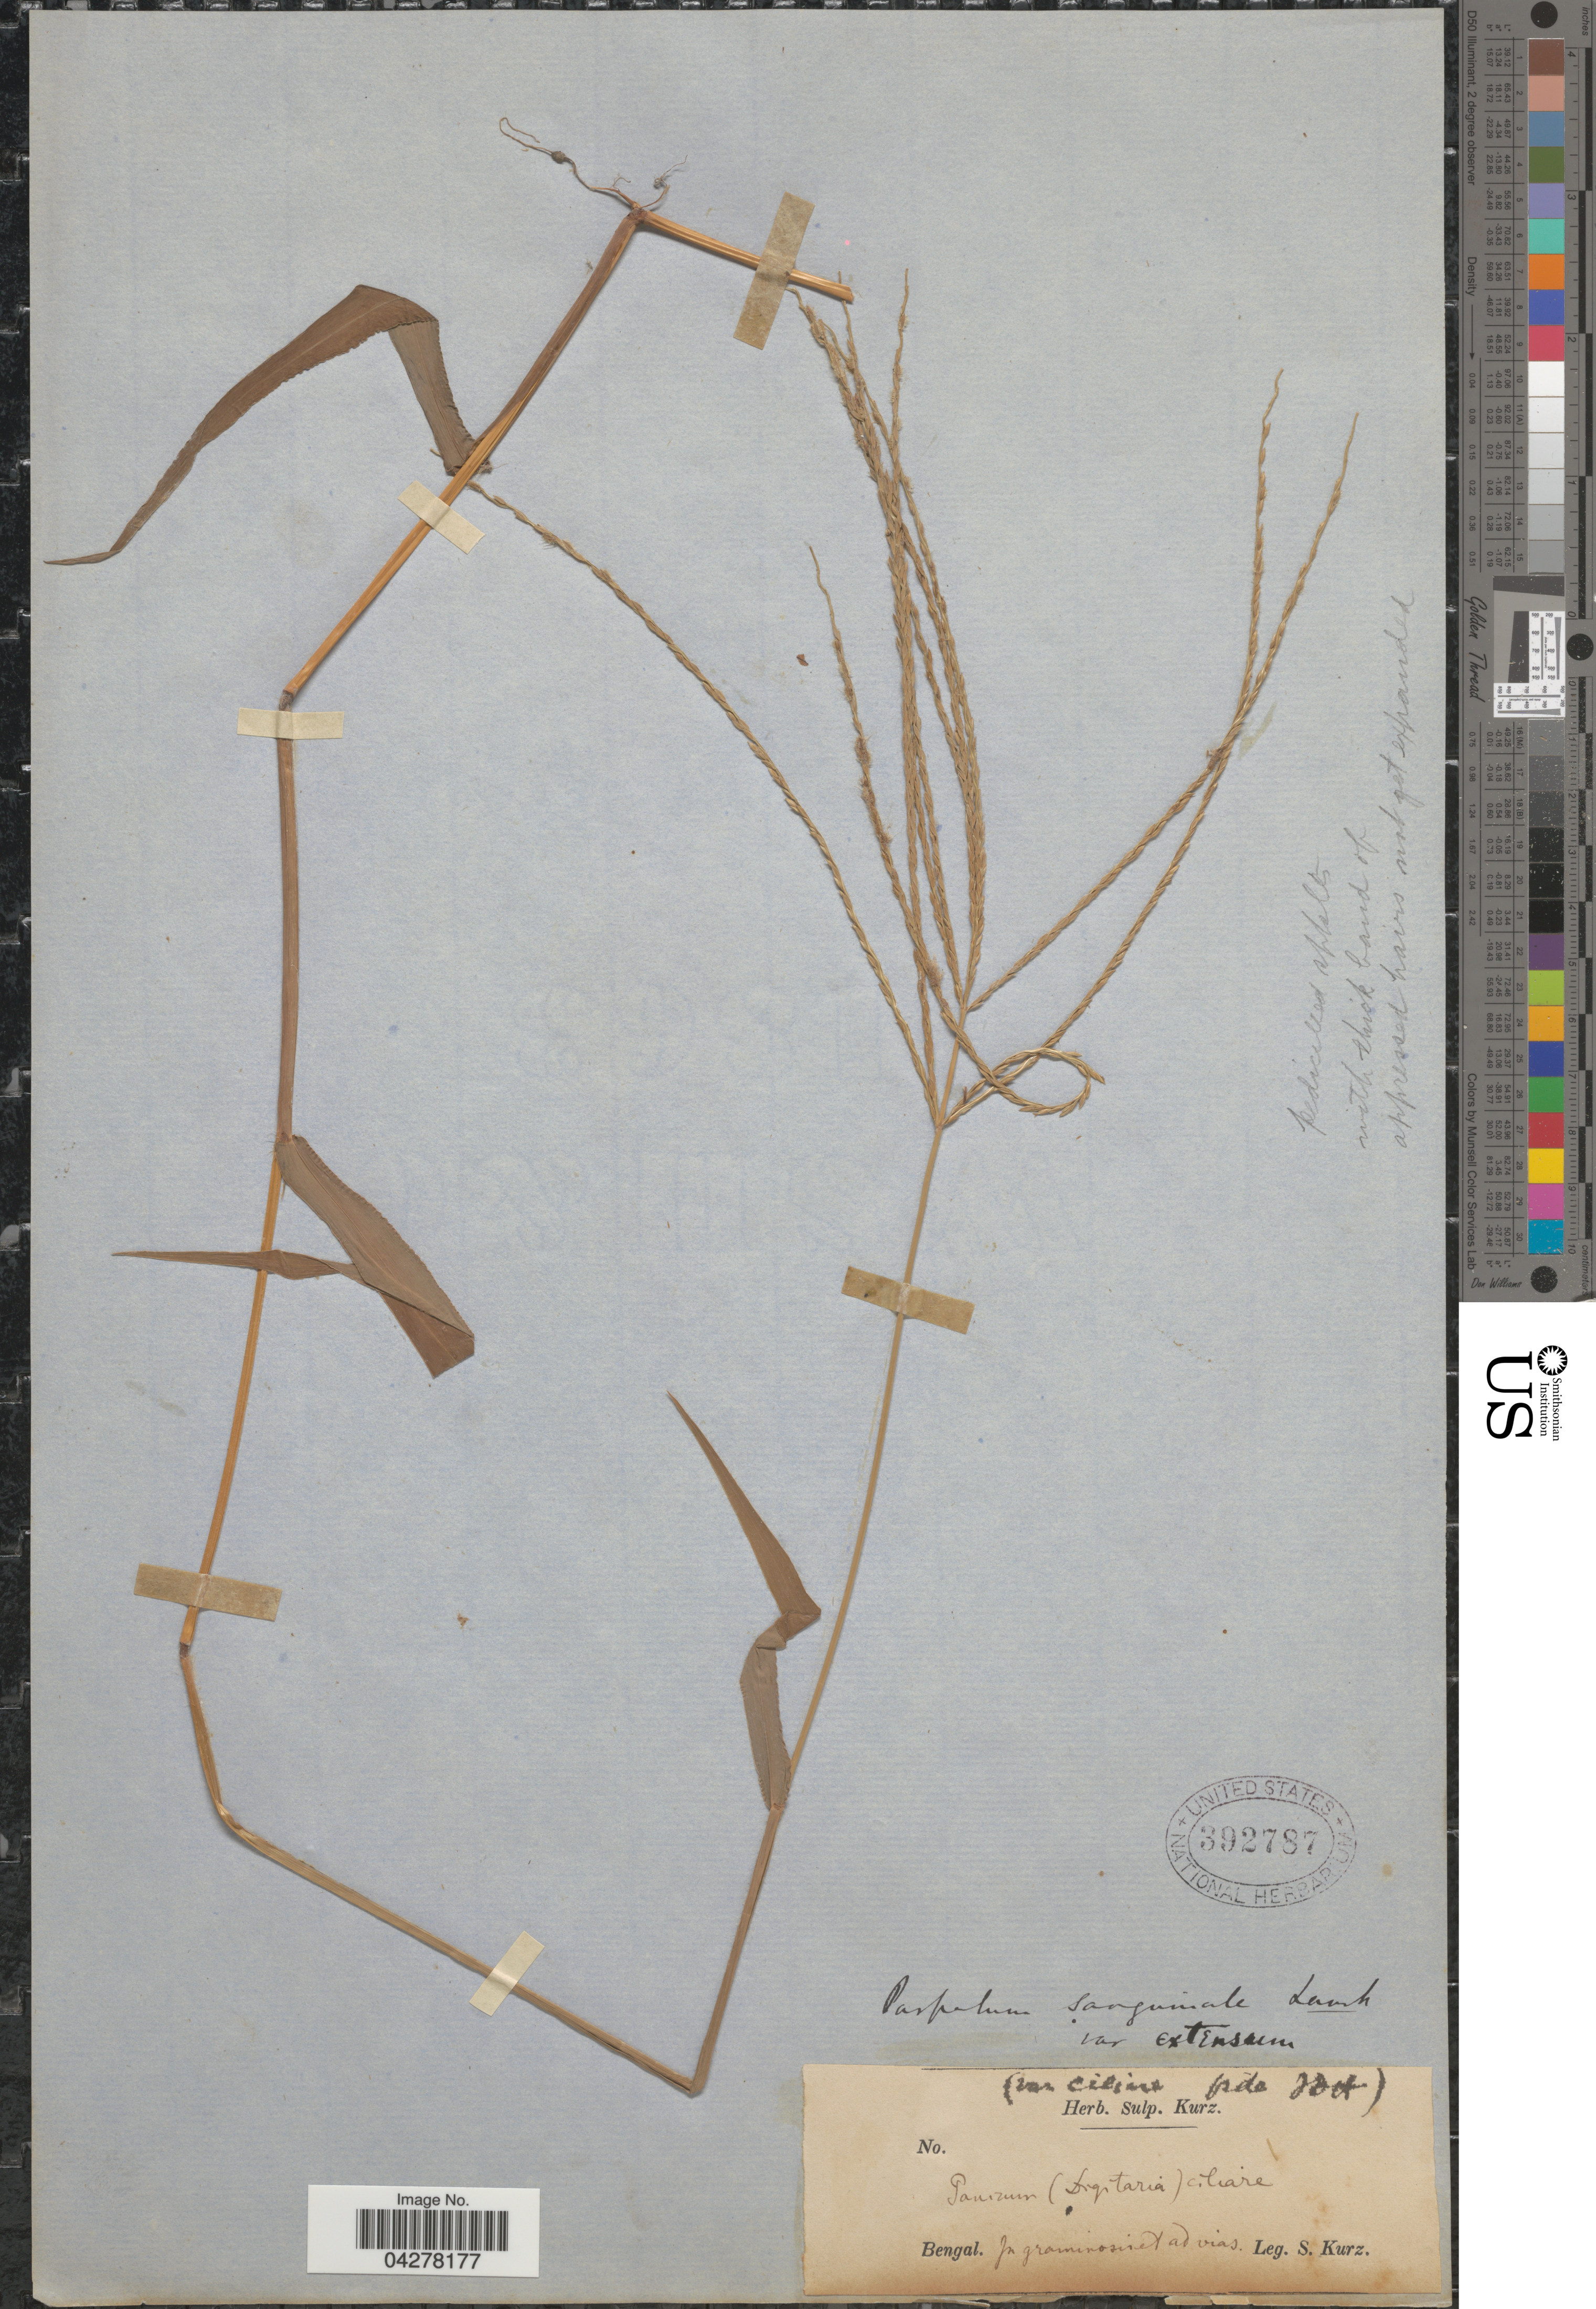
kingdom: Plantae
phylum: Tracheophyta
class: Liliopsida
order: Poales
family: Poaceae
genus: Digitaria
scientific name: Digitaria heterantha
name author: (Hook. f.) Merr.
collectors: S. Kurz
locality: Bengal. In graminosis et ad vias.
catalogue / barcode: US 392787